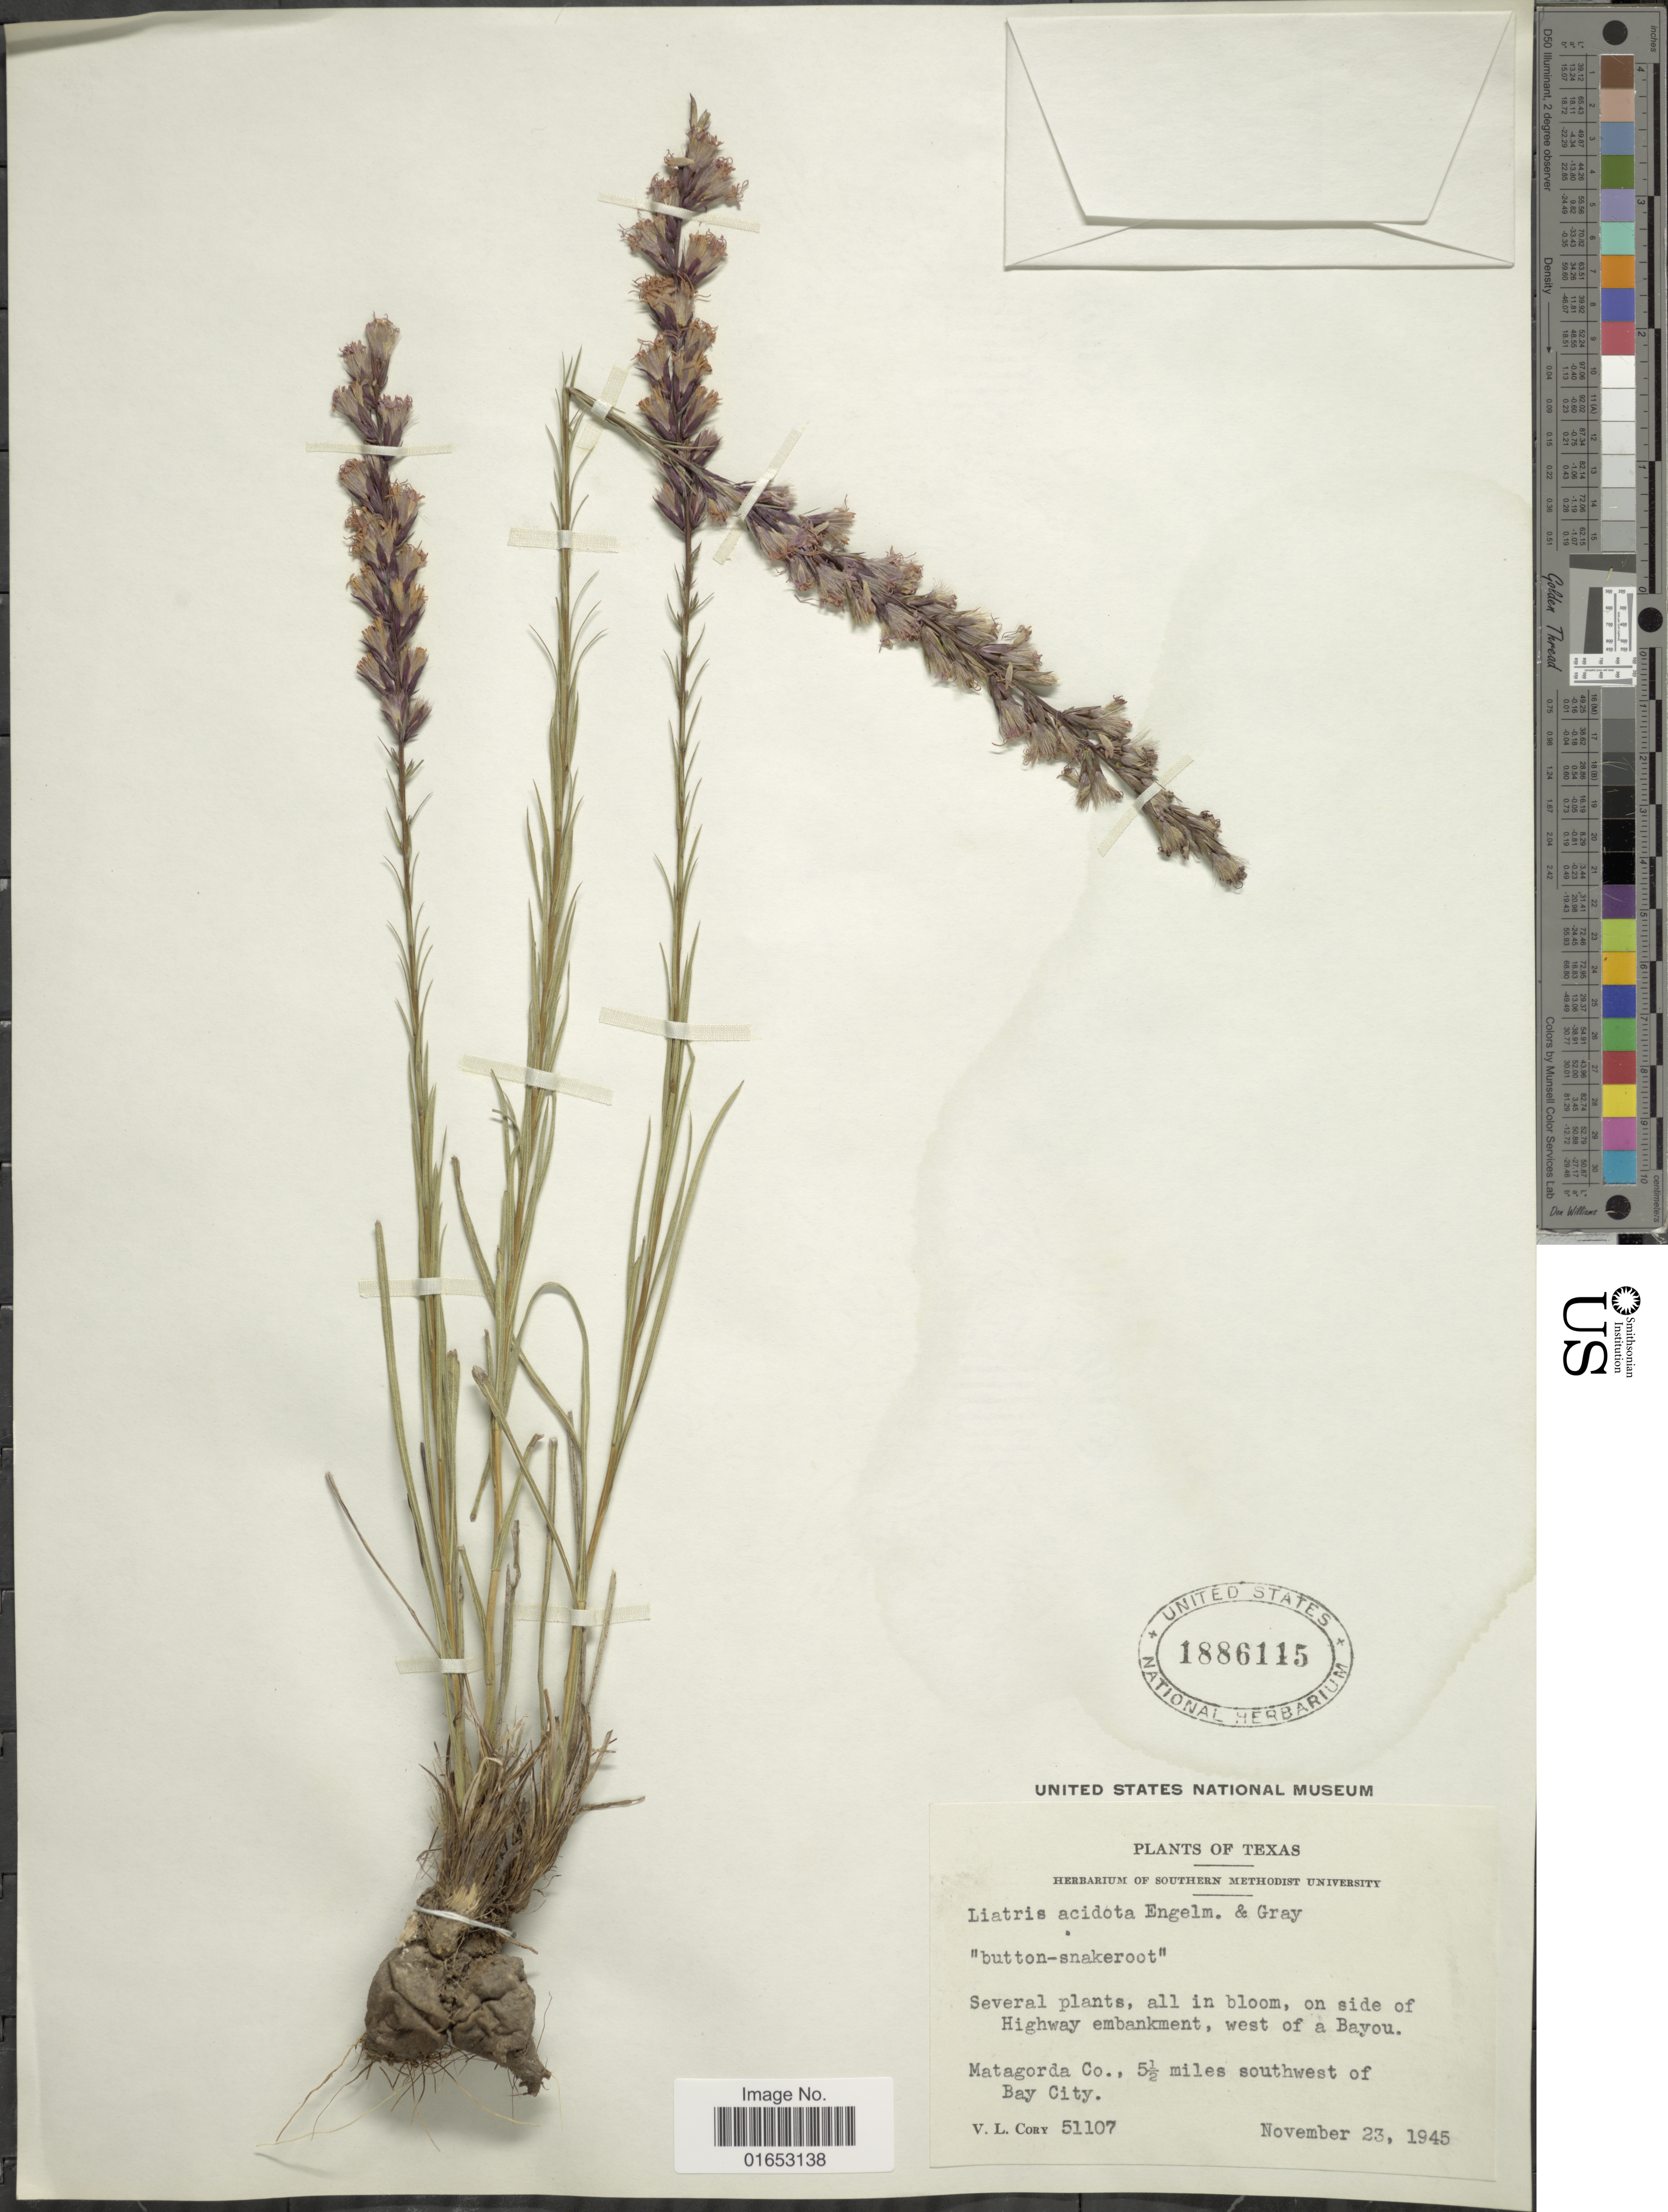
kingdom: Plantae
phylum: Tracheophyta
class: Magnoliopsida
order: Asterales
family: Asteraceae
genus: Liatris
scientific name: Liatris acidota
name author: Engelm. & A. Gray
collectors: V. Cory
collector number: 51107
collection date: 1945-11-23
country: United States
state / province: Texas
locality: button snakeroot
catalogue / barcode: US 1886115